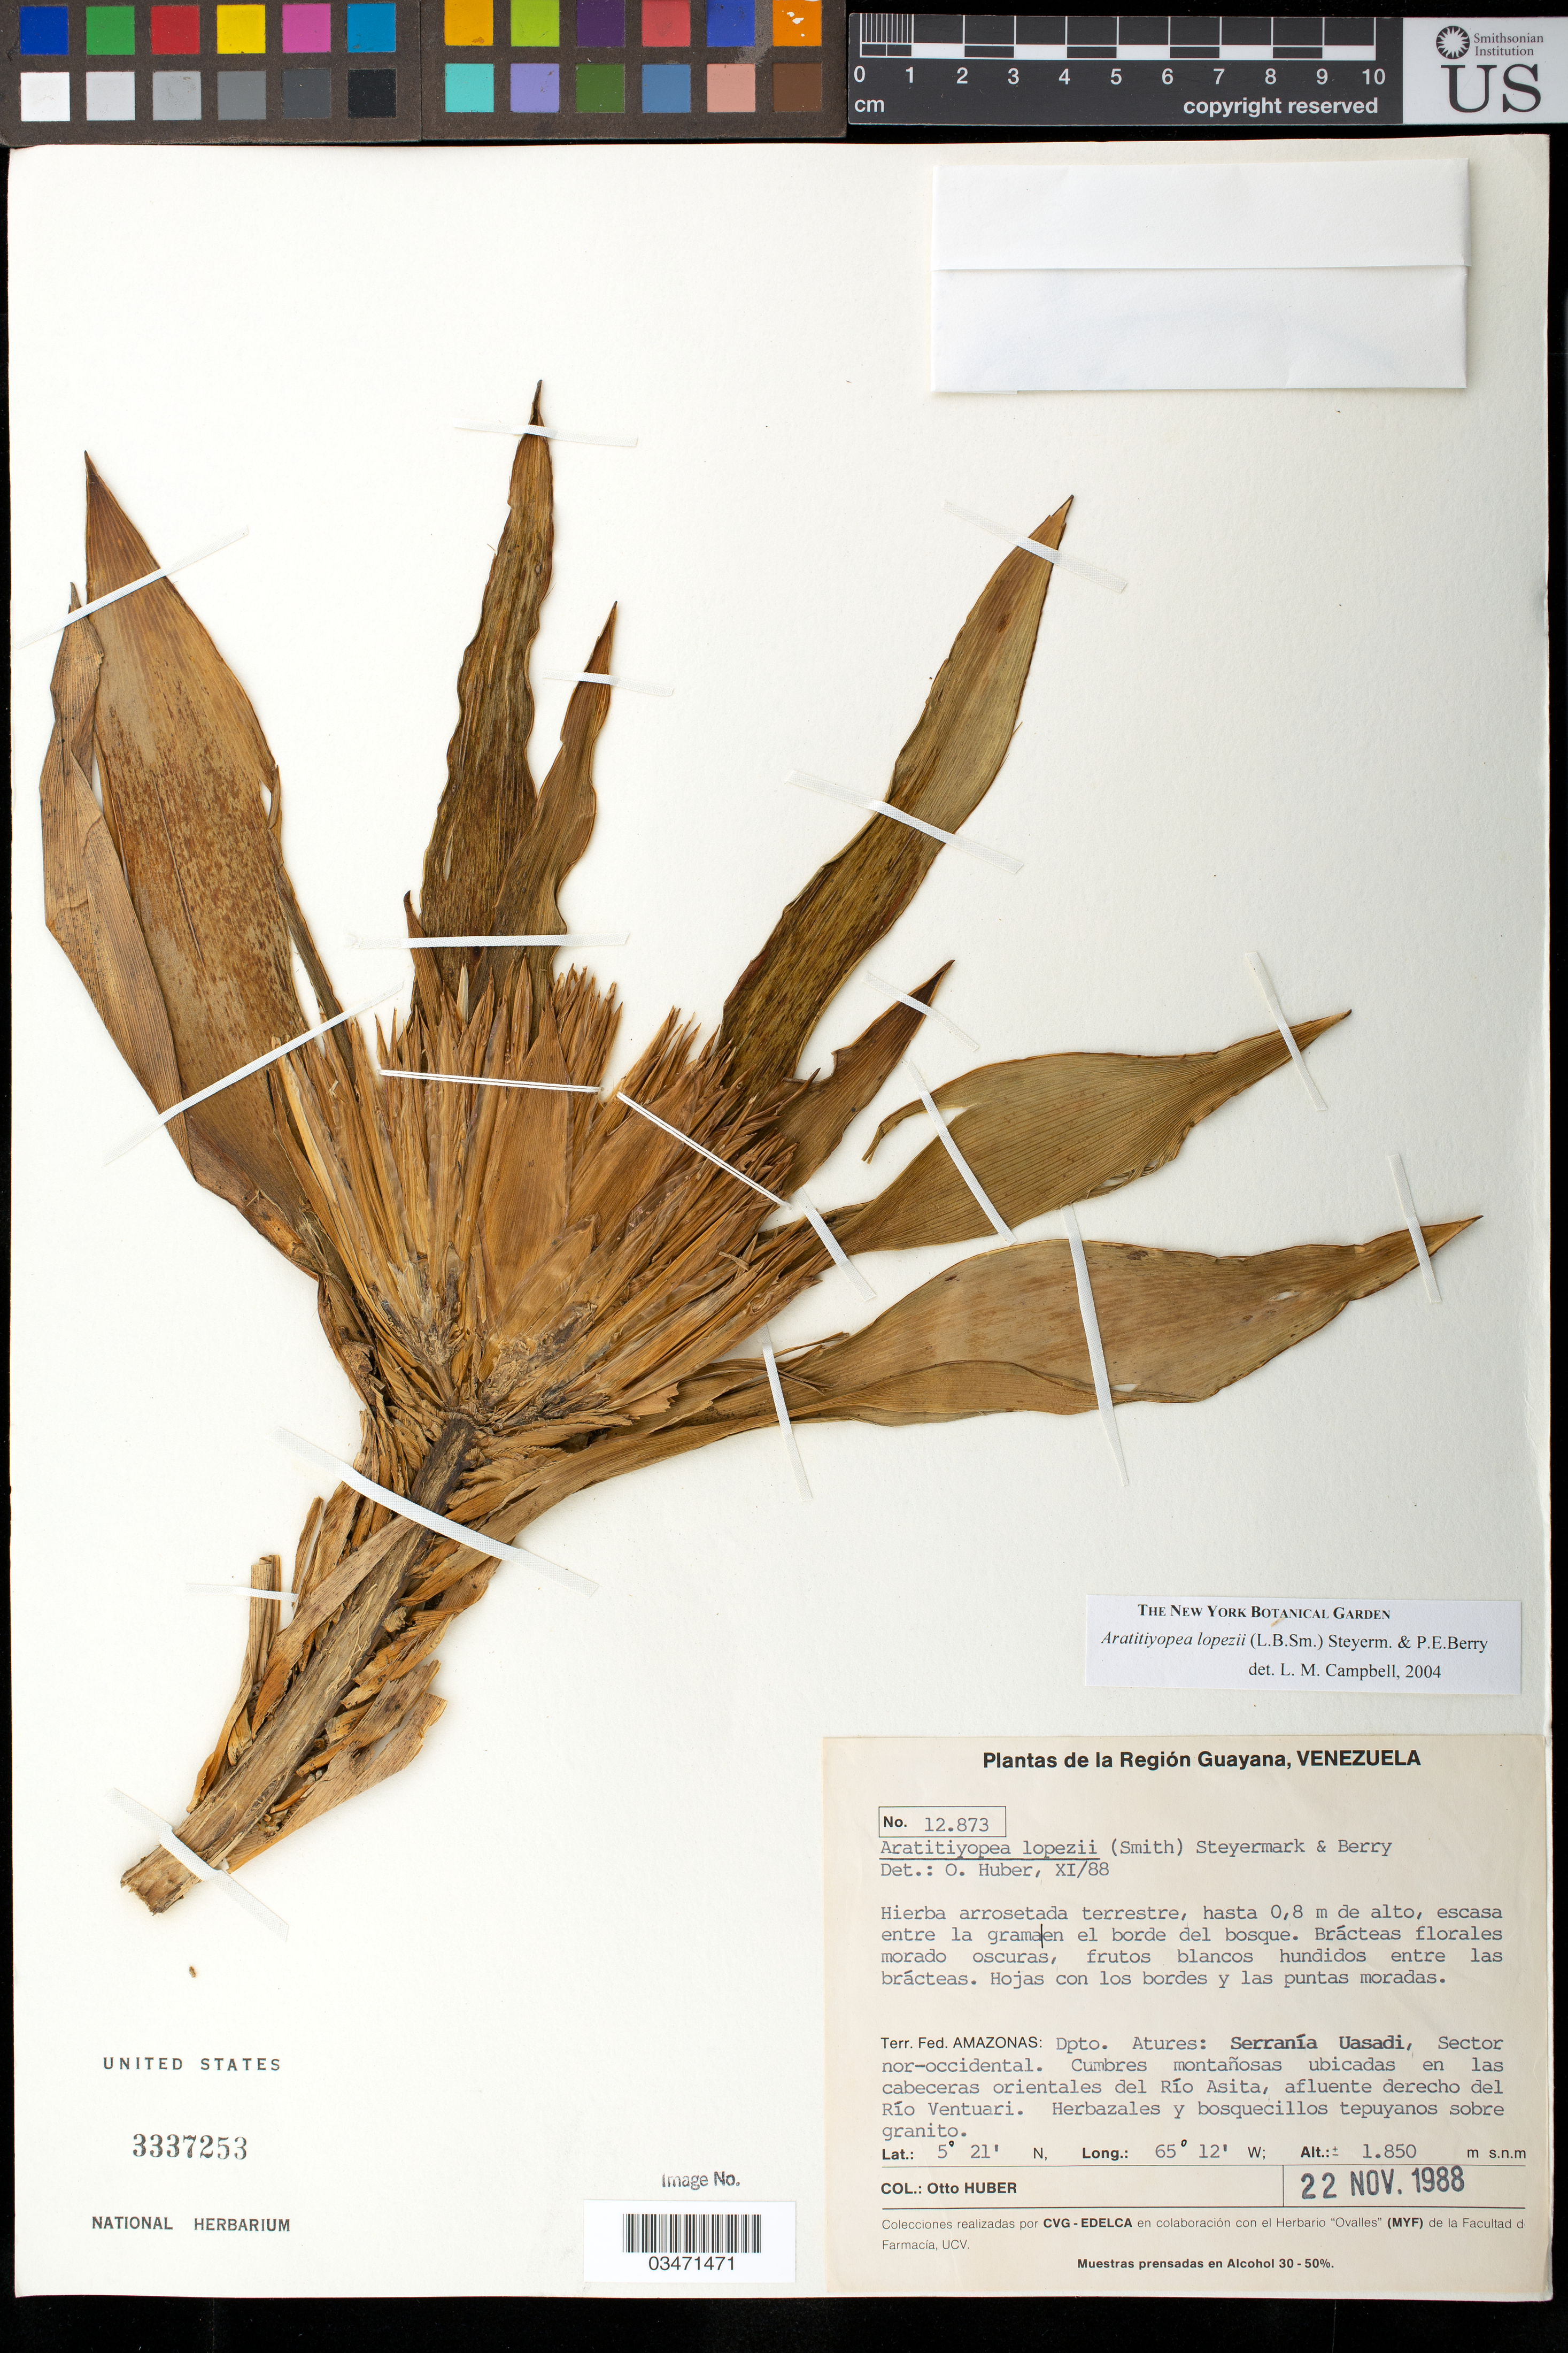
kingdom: Plantae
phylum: Tracheophyta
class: Liliopsida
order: Poales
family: Xyridaceae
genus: Aratitiyopea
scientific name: Aratitiyopea lopezii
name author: (L.B. Sm.) Steyerm. & P.E. Berry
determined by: Campbell, L. M.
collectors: O. Huber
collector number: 12873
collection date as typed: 22-Nov-88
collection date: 1988-11-22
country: Venezuela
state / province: Amazonas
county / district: Atures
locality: Serrania Uasadi, sector nor-occidental; cabeceras orientales del Río Asita, afluente derecho del Río Ventuari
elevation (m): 1850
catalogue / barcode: US 3337253